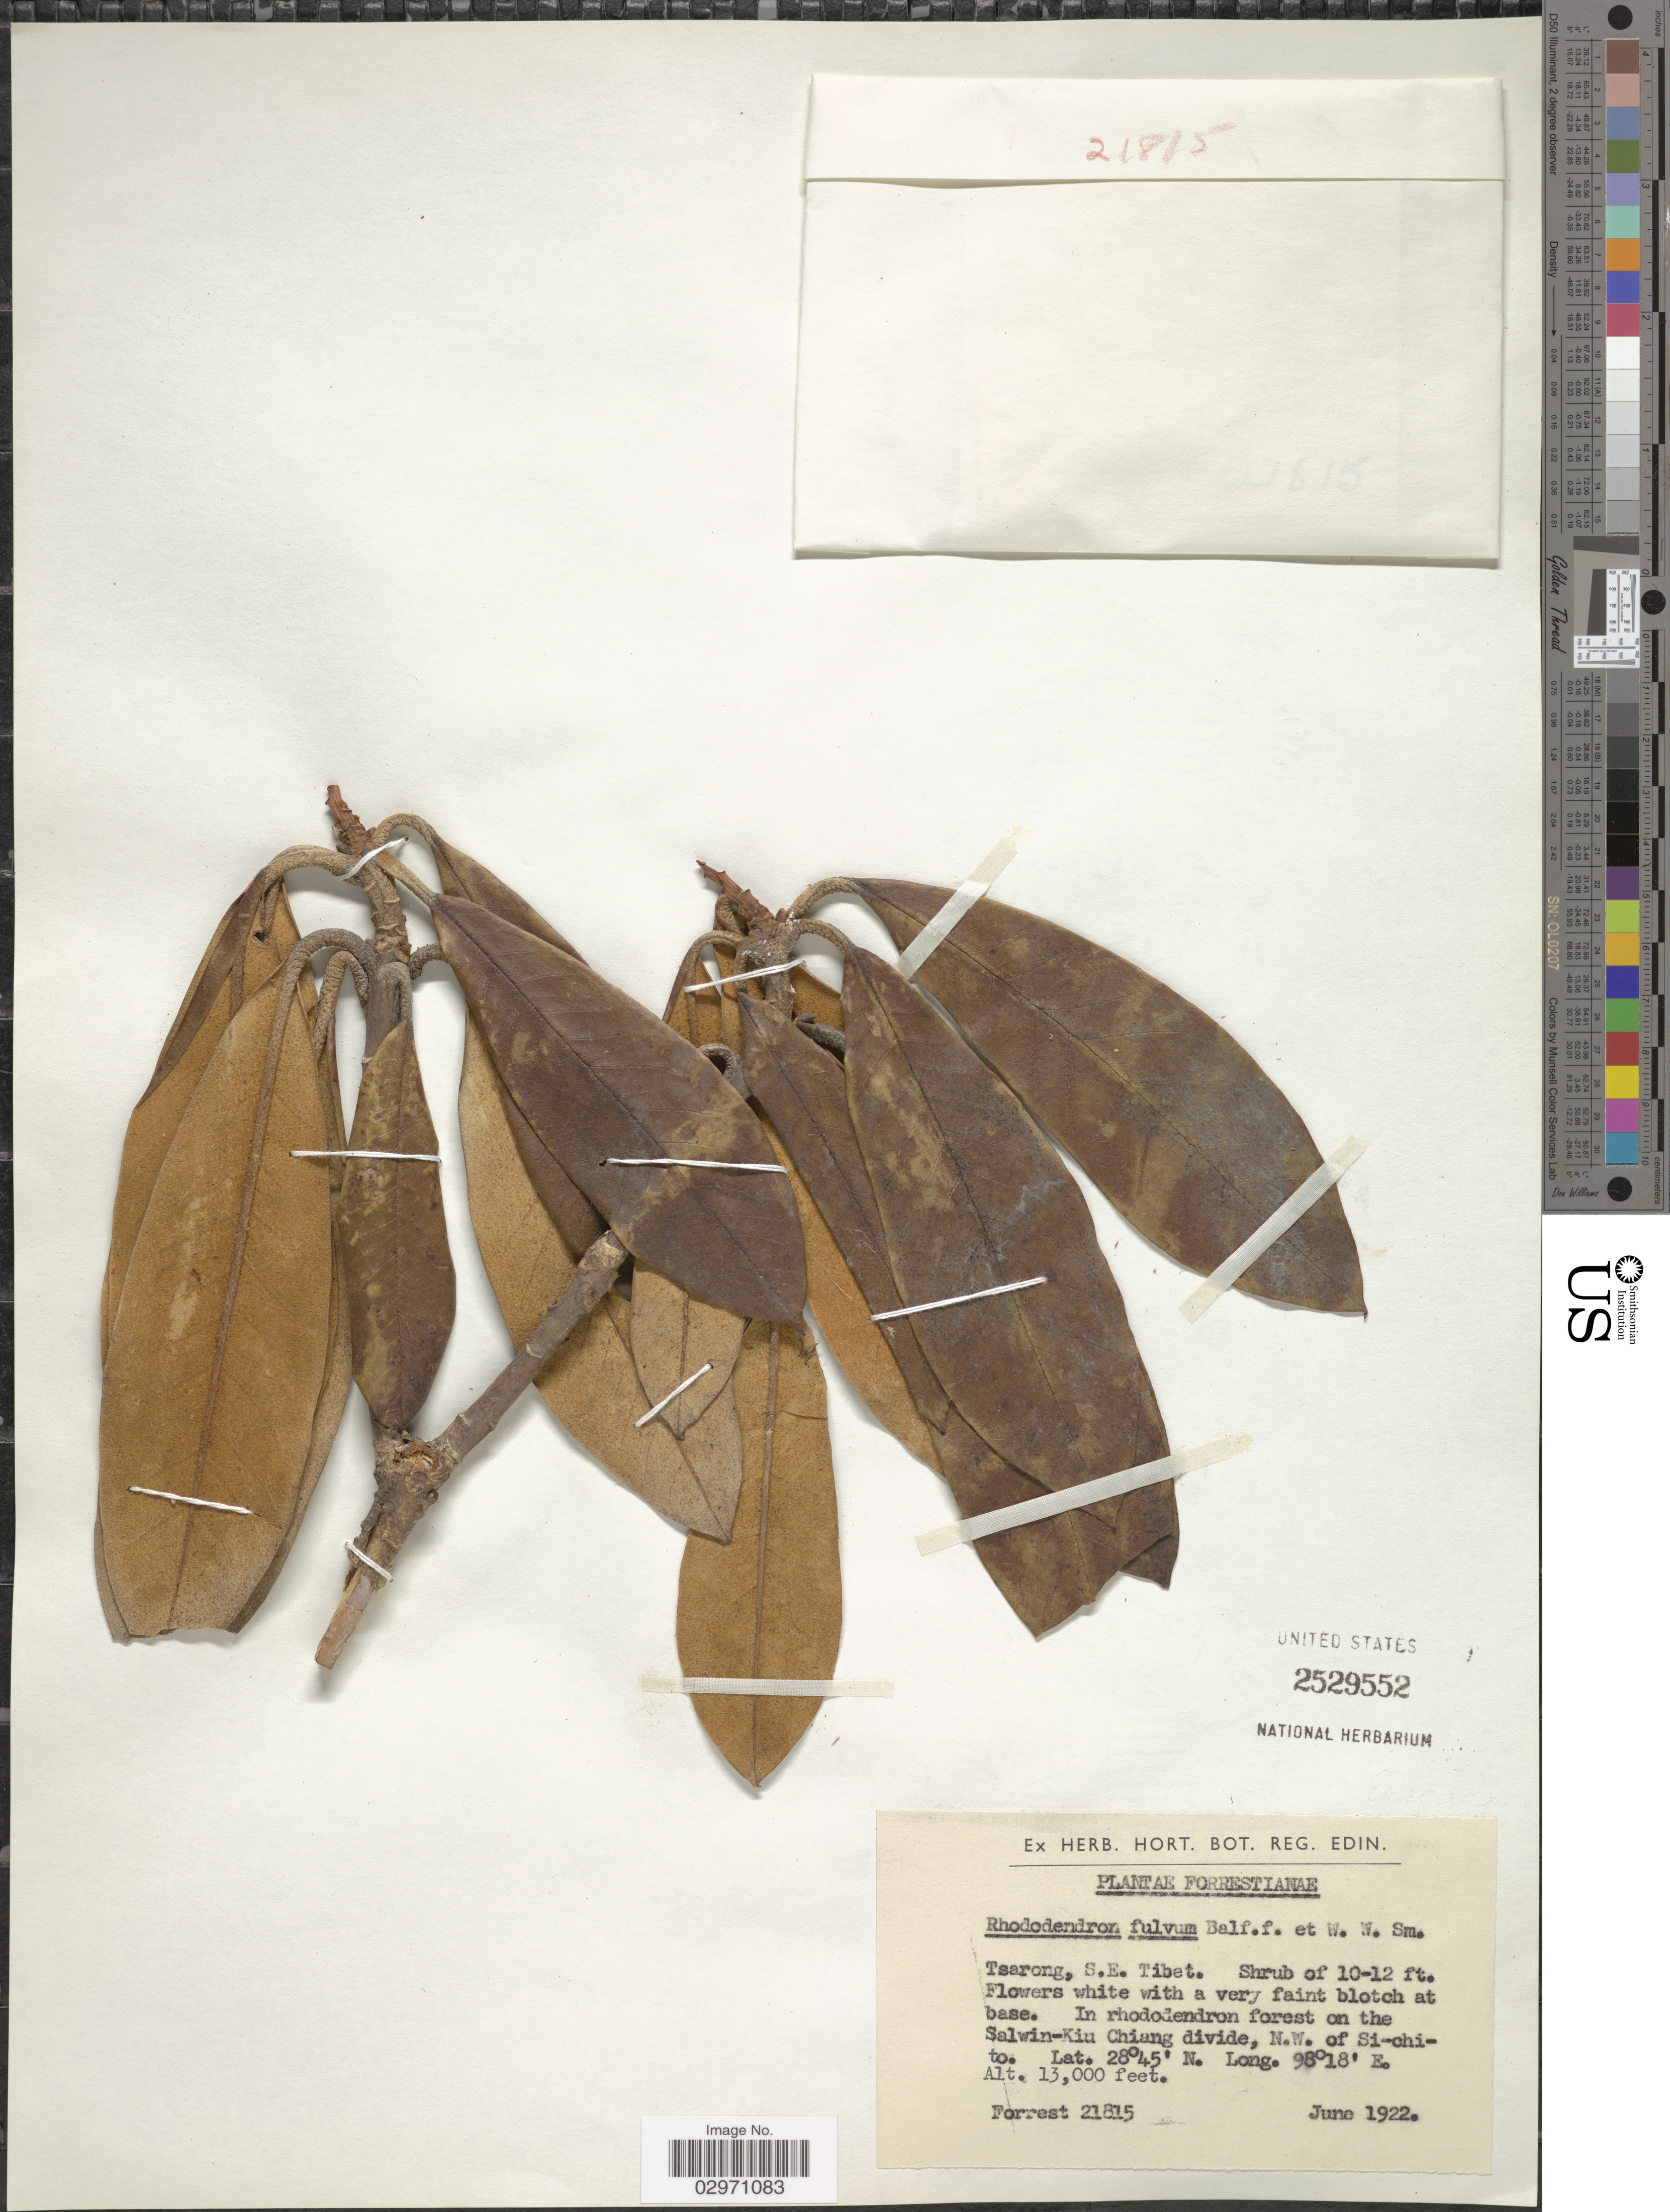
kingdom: Plantae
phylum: Tracheophyta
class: Magnoliopsida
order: Ericales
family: Ericaceae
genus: Rhododendron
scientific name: Rhododendron fulvum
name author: Balf. f. & W.W. Sm.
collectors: -. Forrest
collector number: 21815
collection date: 1922-06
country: China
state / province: Xizang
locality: Tsarong, S.E. Tibet. On the Salwin-Kiu Chiang divide, N.W. of Si-chito.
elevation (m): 3962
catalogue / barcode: US 2529552